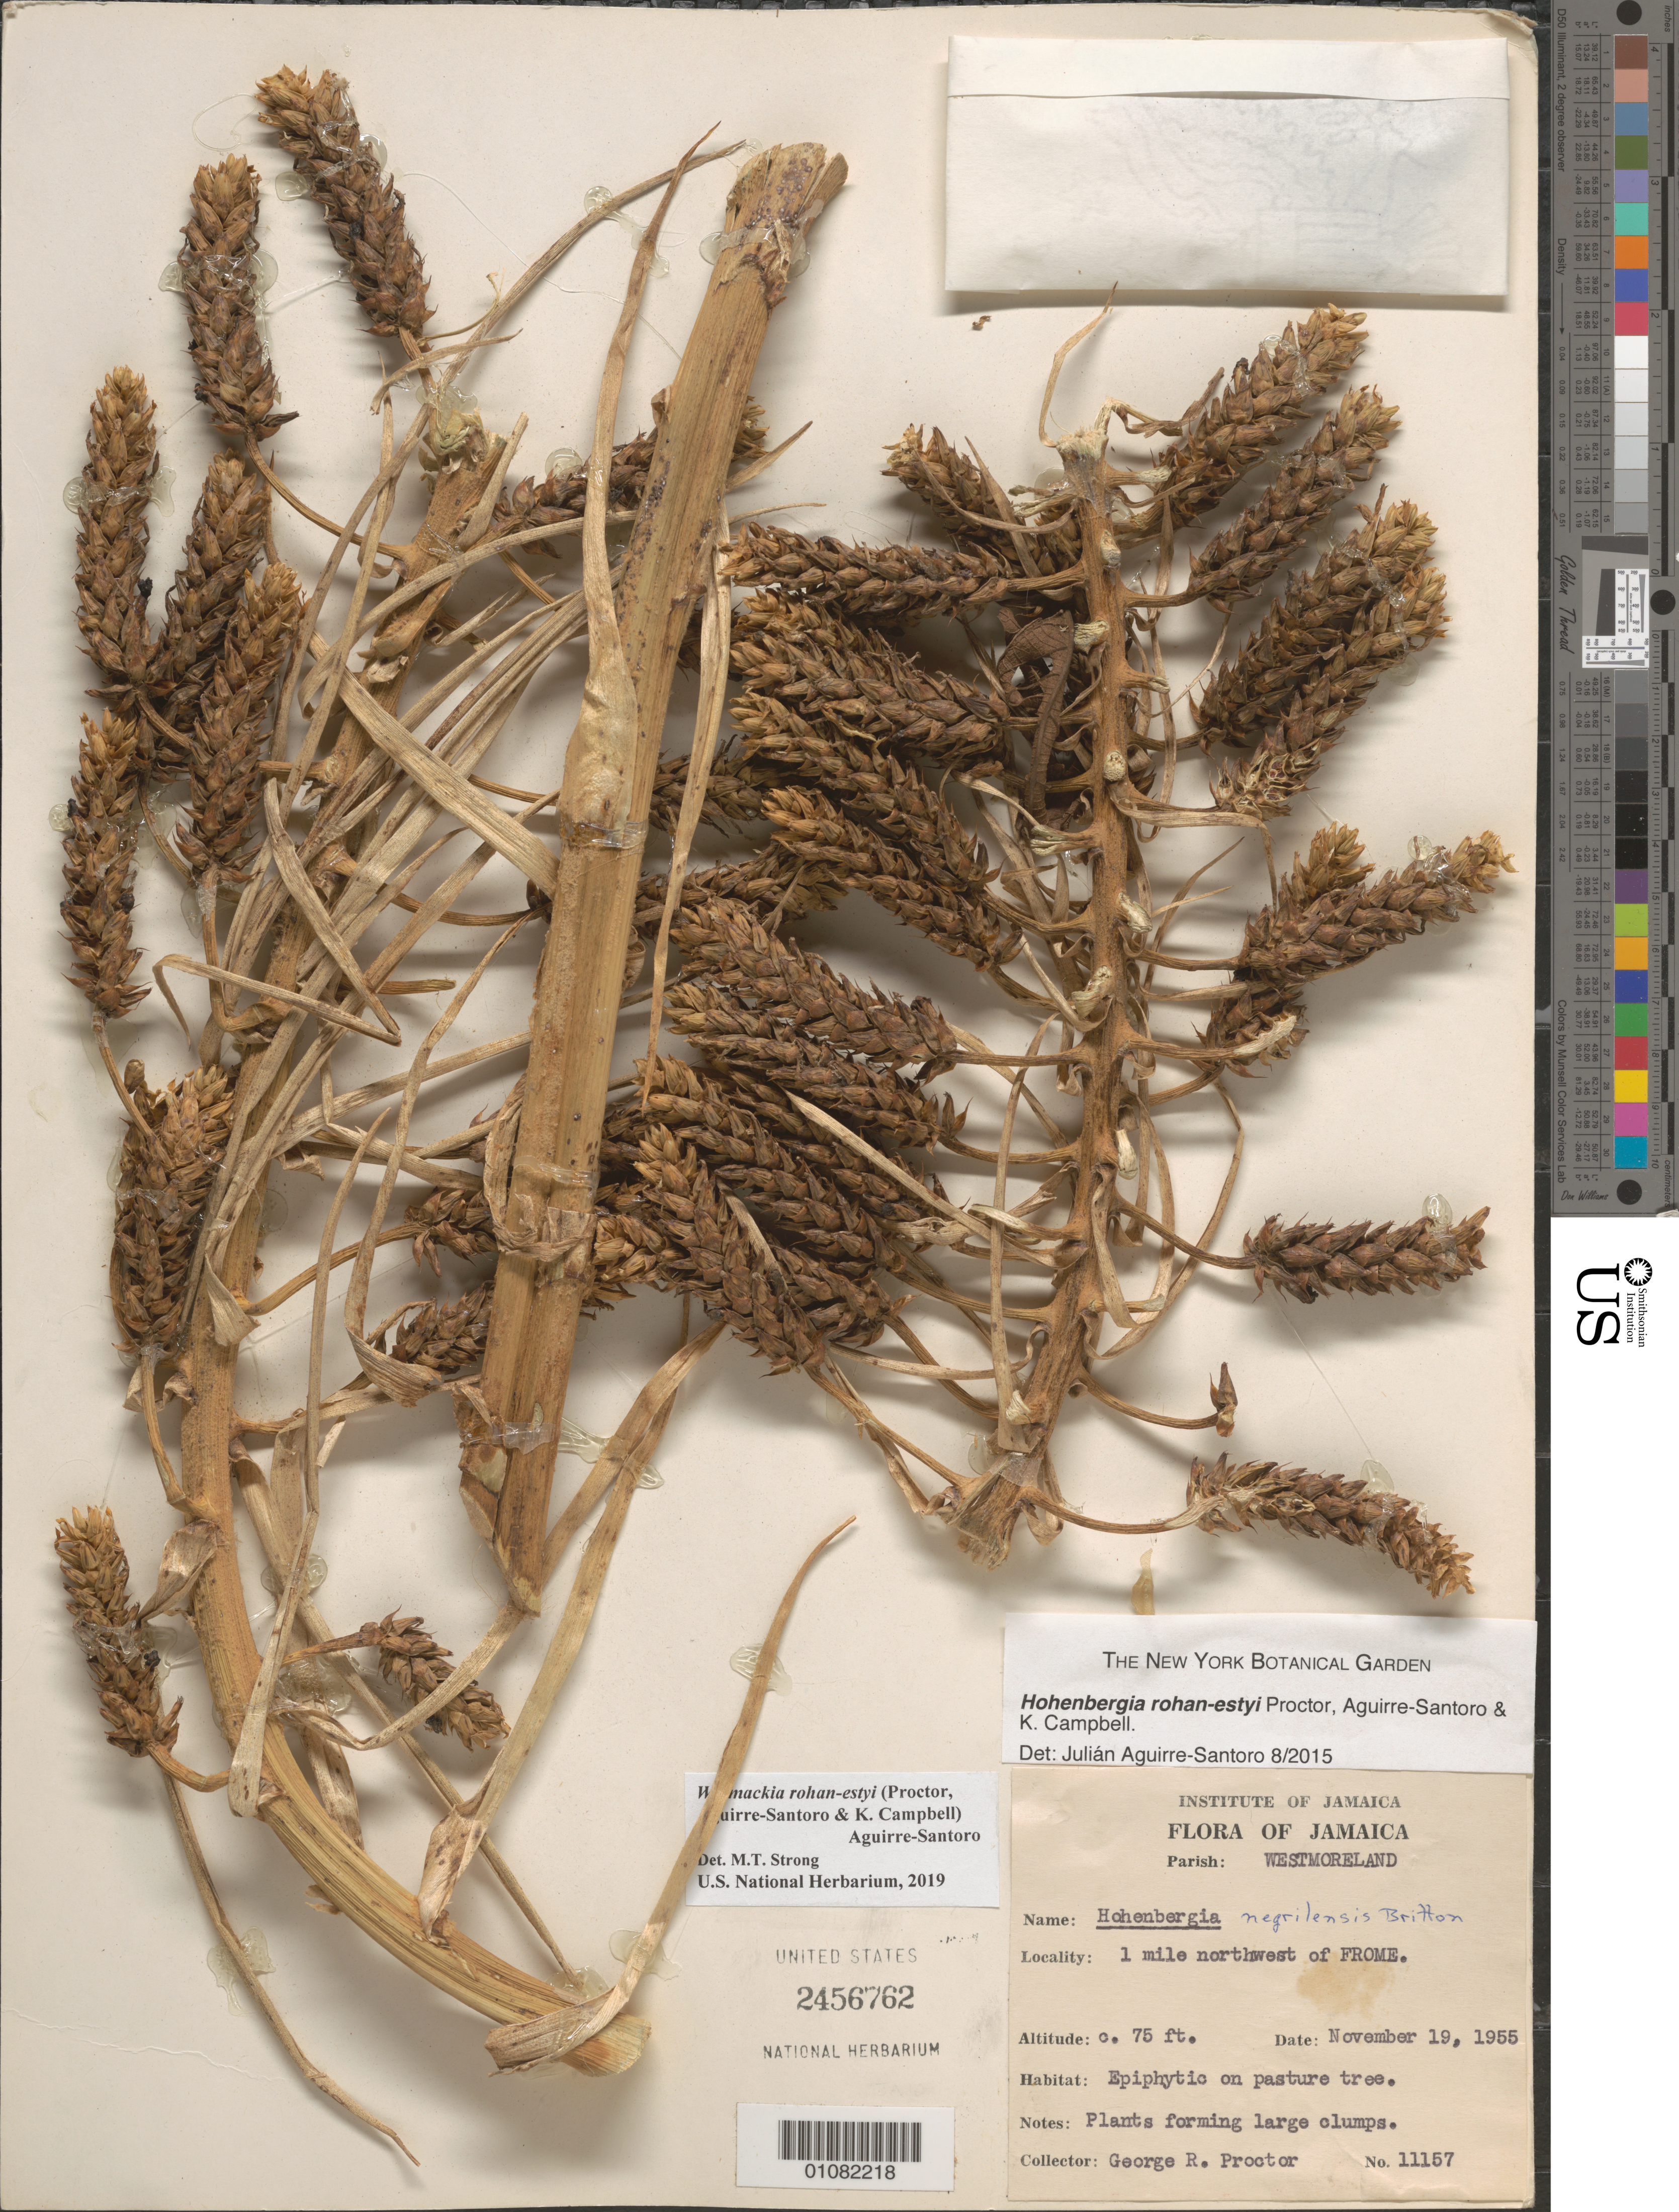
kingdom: Plantae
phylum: Tracheophyta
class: Liliopsida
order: Poales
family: Bromeliaceae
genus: Wittmackia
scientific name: Wittmackia rohan-estyi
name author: (Proctor et al.) Aguirre-Santoro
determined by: Strong, Mark T., (BOT), Smithsonian Institution - National Museum of Natural History (UNITED STATES)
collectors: G. R. Proctor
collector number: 11157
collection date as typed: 19 Nov 1955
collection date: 1955-11-19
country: Jamaica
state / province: Westmoreland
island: Jamaica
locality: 1 mile NW of Frome.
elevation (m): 23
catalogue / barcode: US 2456762